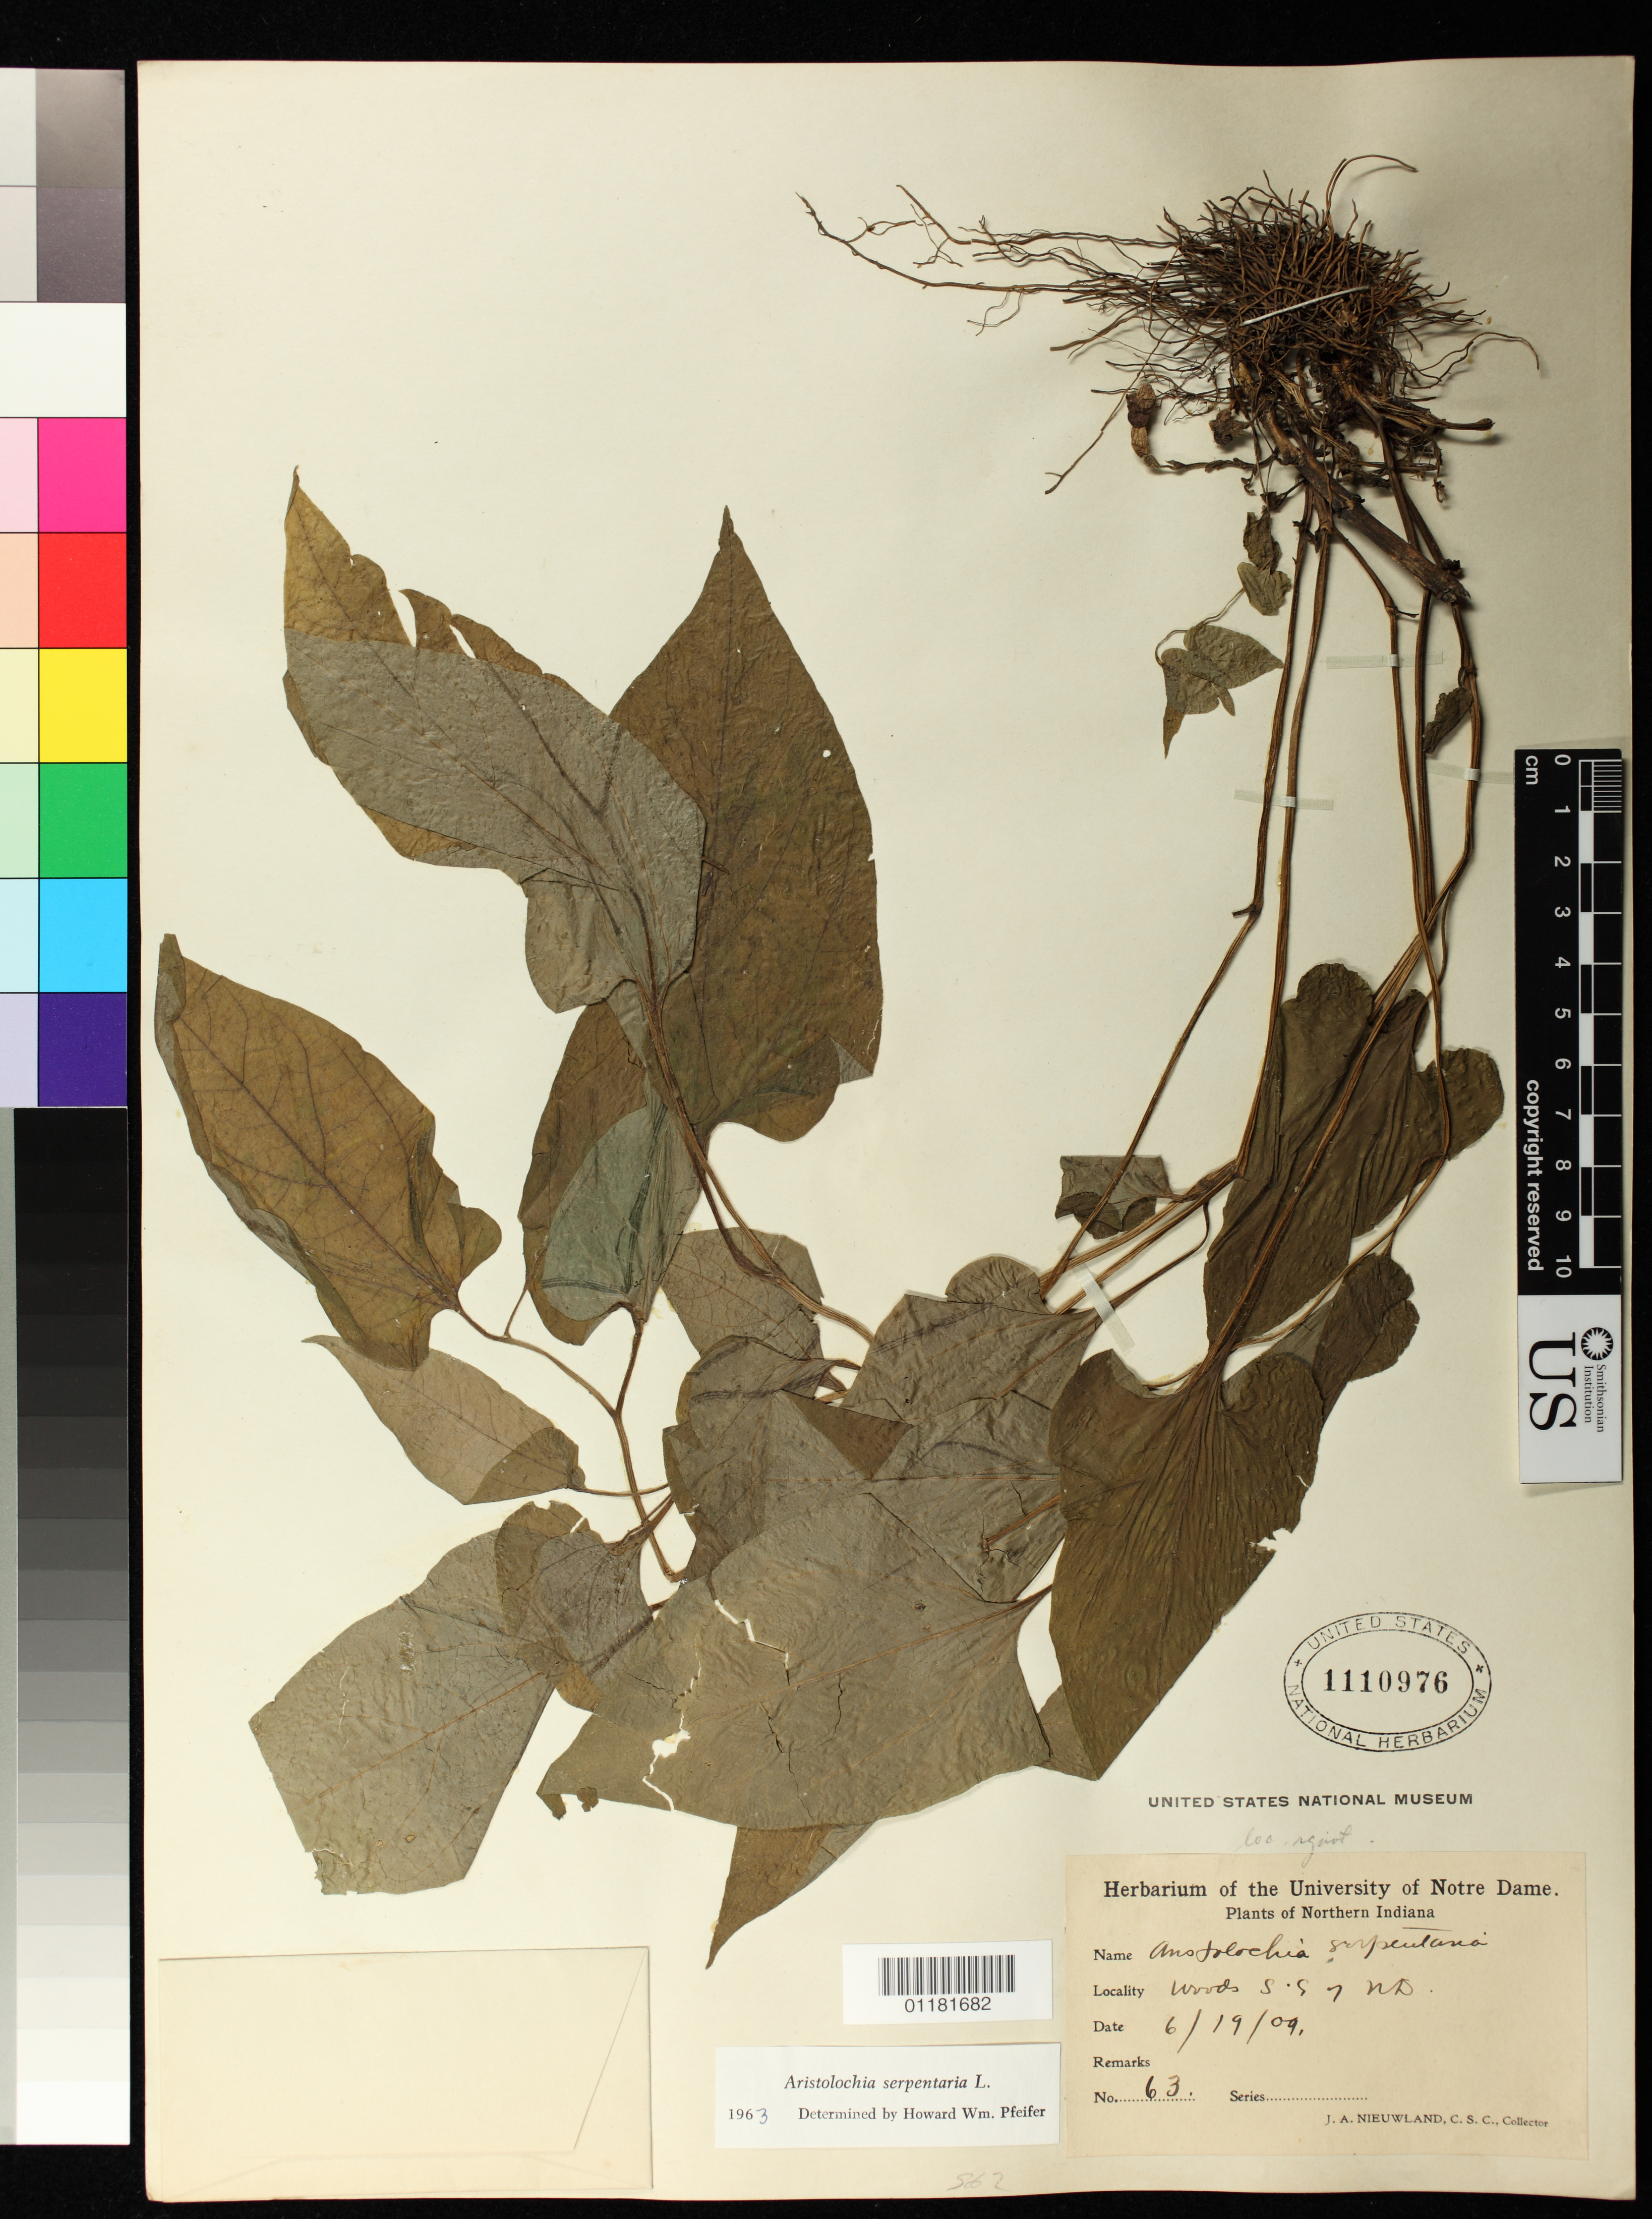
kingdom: Plantae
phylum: Tracheophyta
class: Magnoliopsida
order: Piperales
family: Aristolochiaceae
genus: Aristolochia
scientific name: Aristolochia serpentaria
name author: L.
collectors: J. A. Nieuwland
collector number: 63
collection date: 1909-06-19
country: United States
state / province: Indiana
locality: Woods S-S? ND loc. ignot.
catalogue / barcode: US 1110976